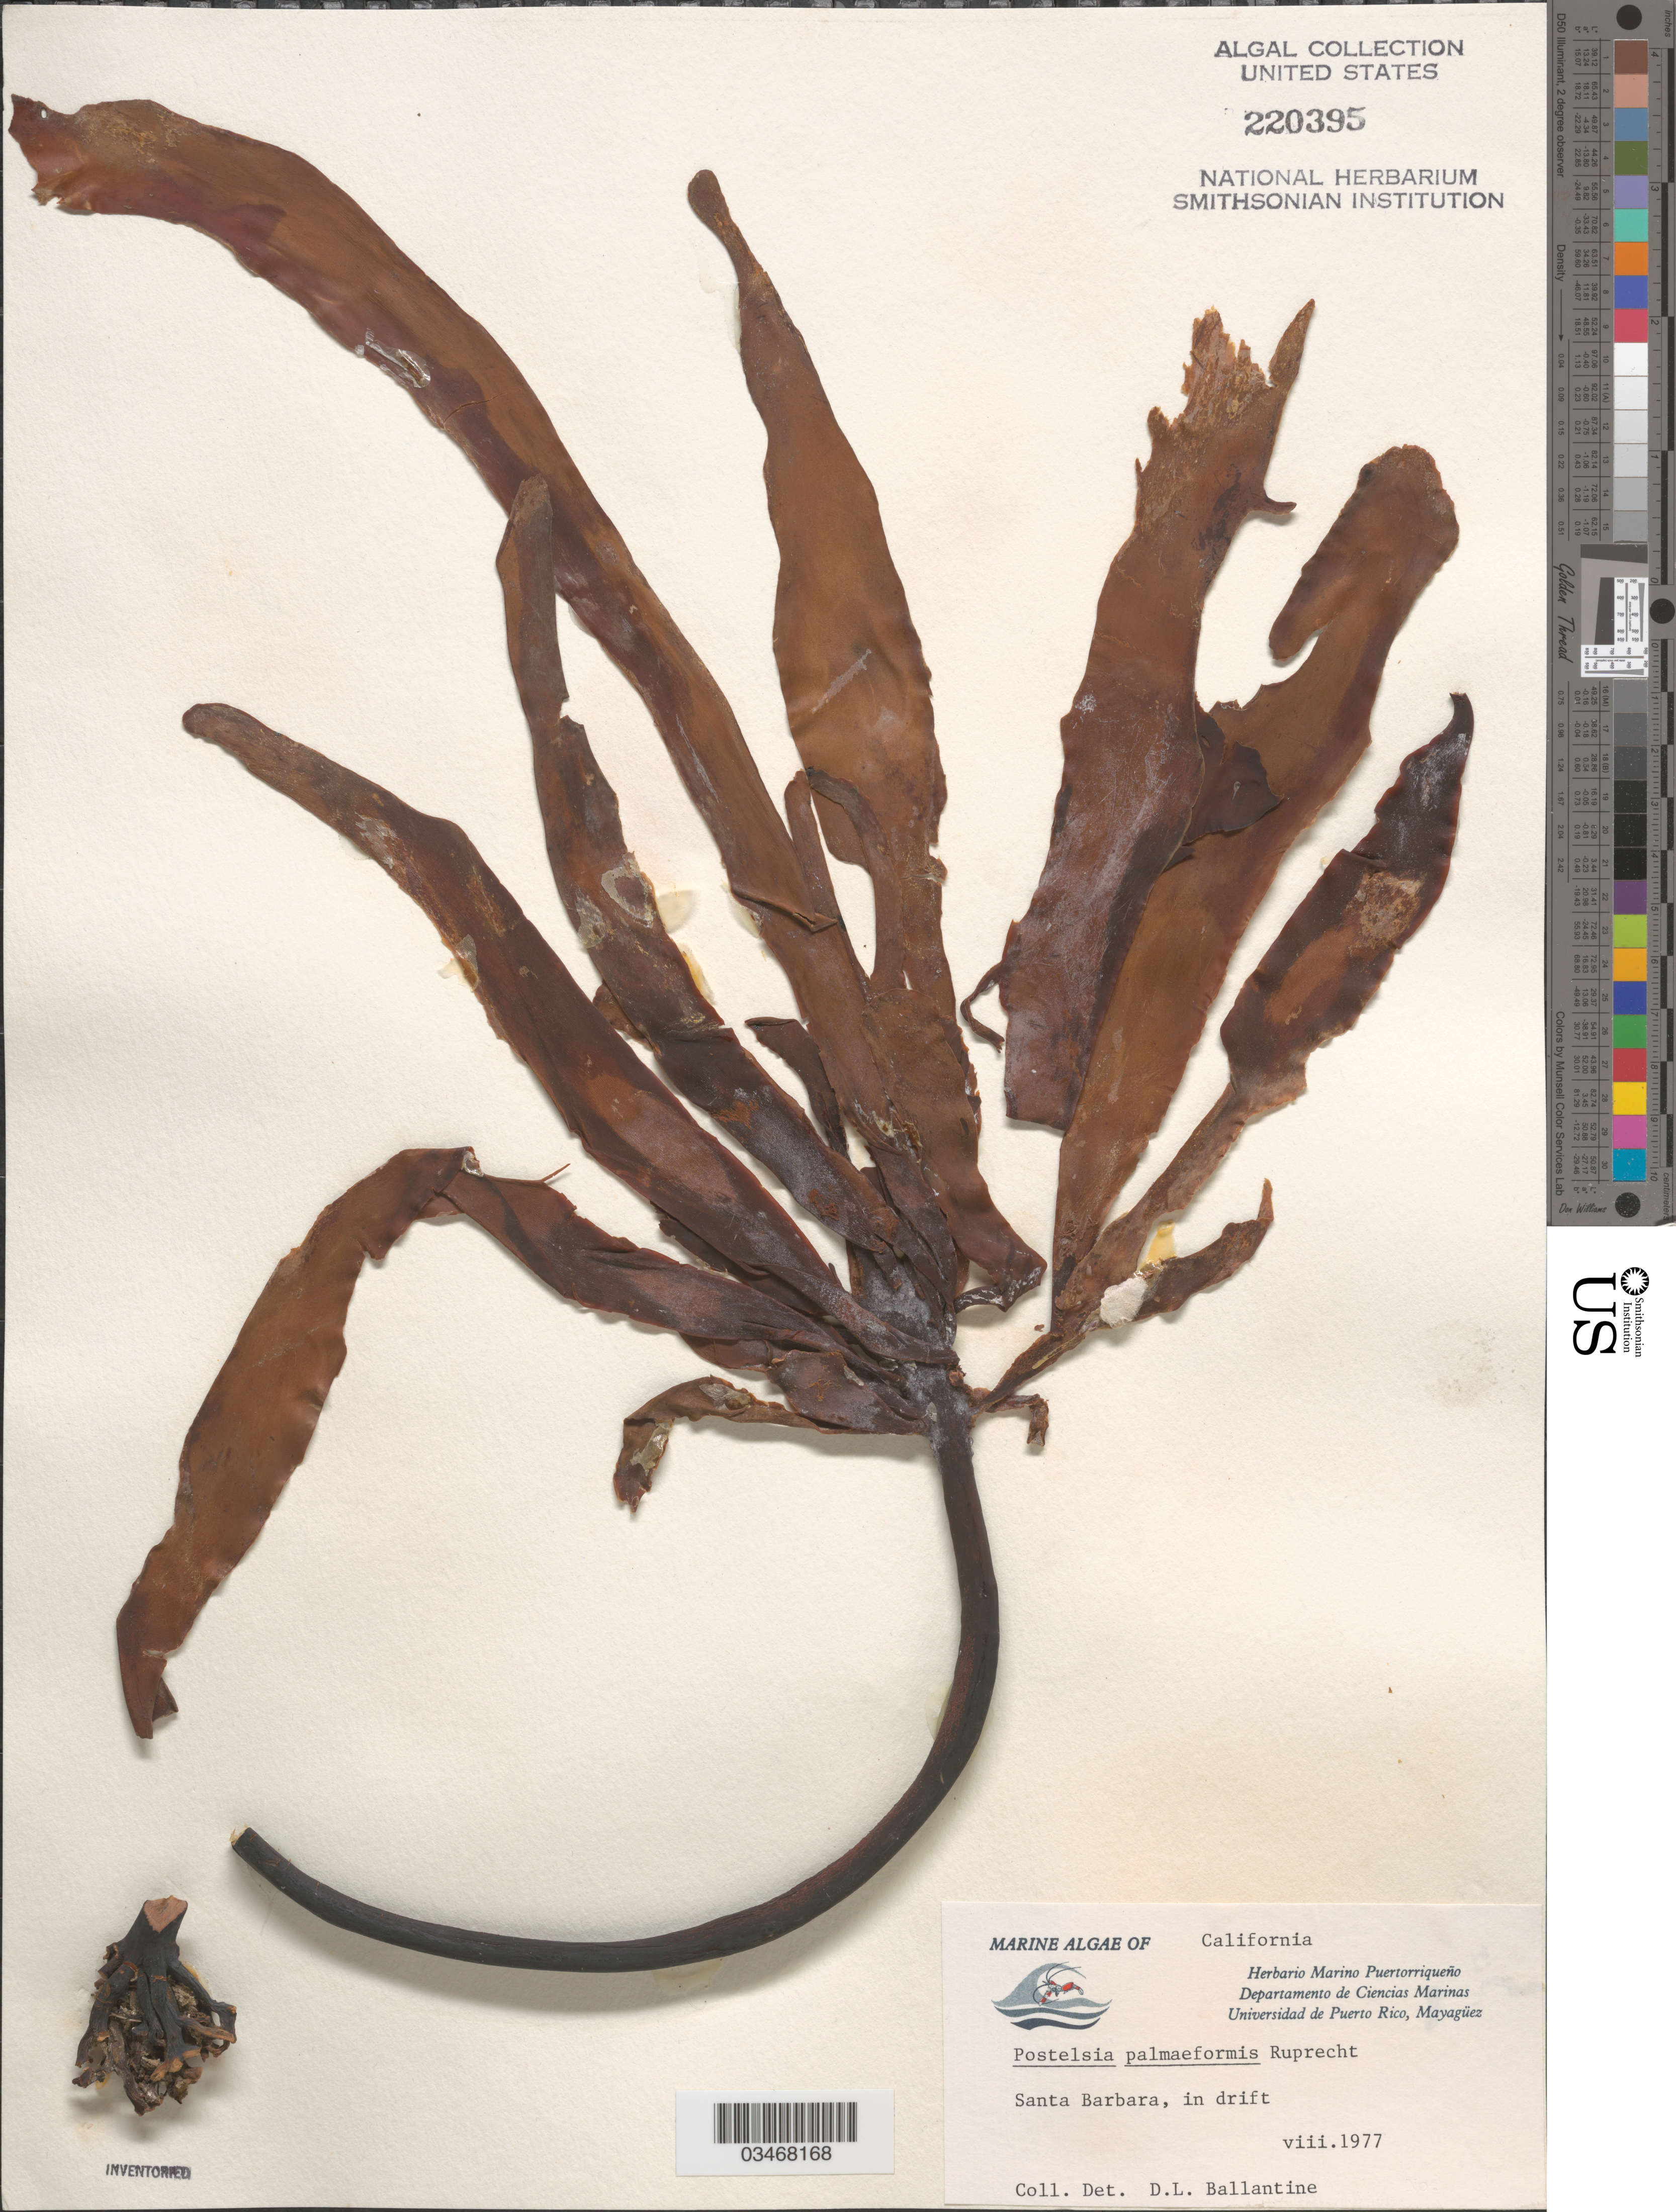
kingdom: Chromista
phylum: Ochrophyta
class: Phaeophyceae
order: Laminariales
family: Laminariaceae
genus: Postelsia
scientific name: Postelsia palmaeformis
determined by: Ballantine, D. L.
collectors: D.L. Ballantine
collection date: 1977-08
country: United States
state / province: California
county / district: Santa Barbara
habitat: In drift.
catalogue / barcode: US 220395